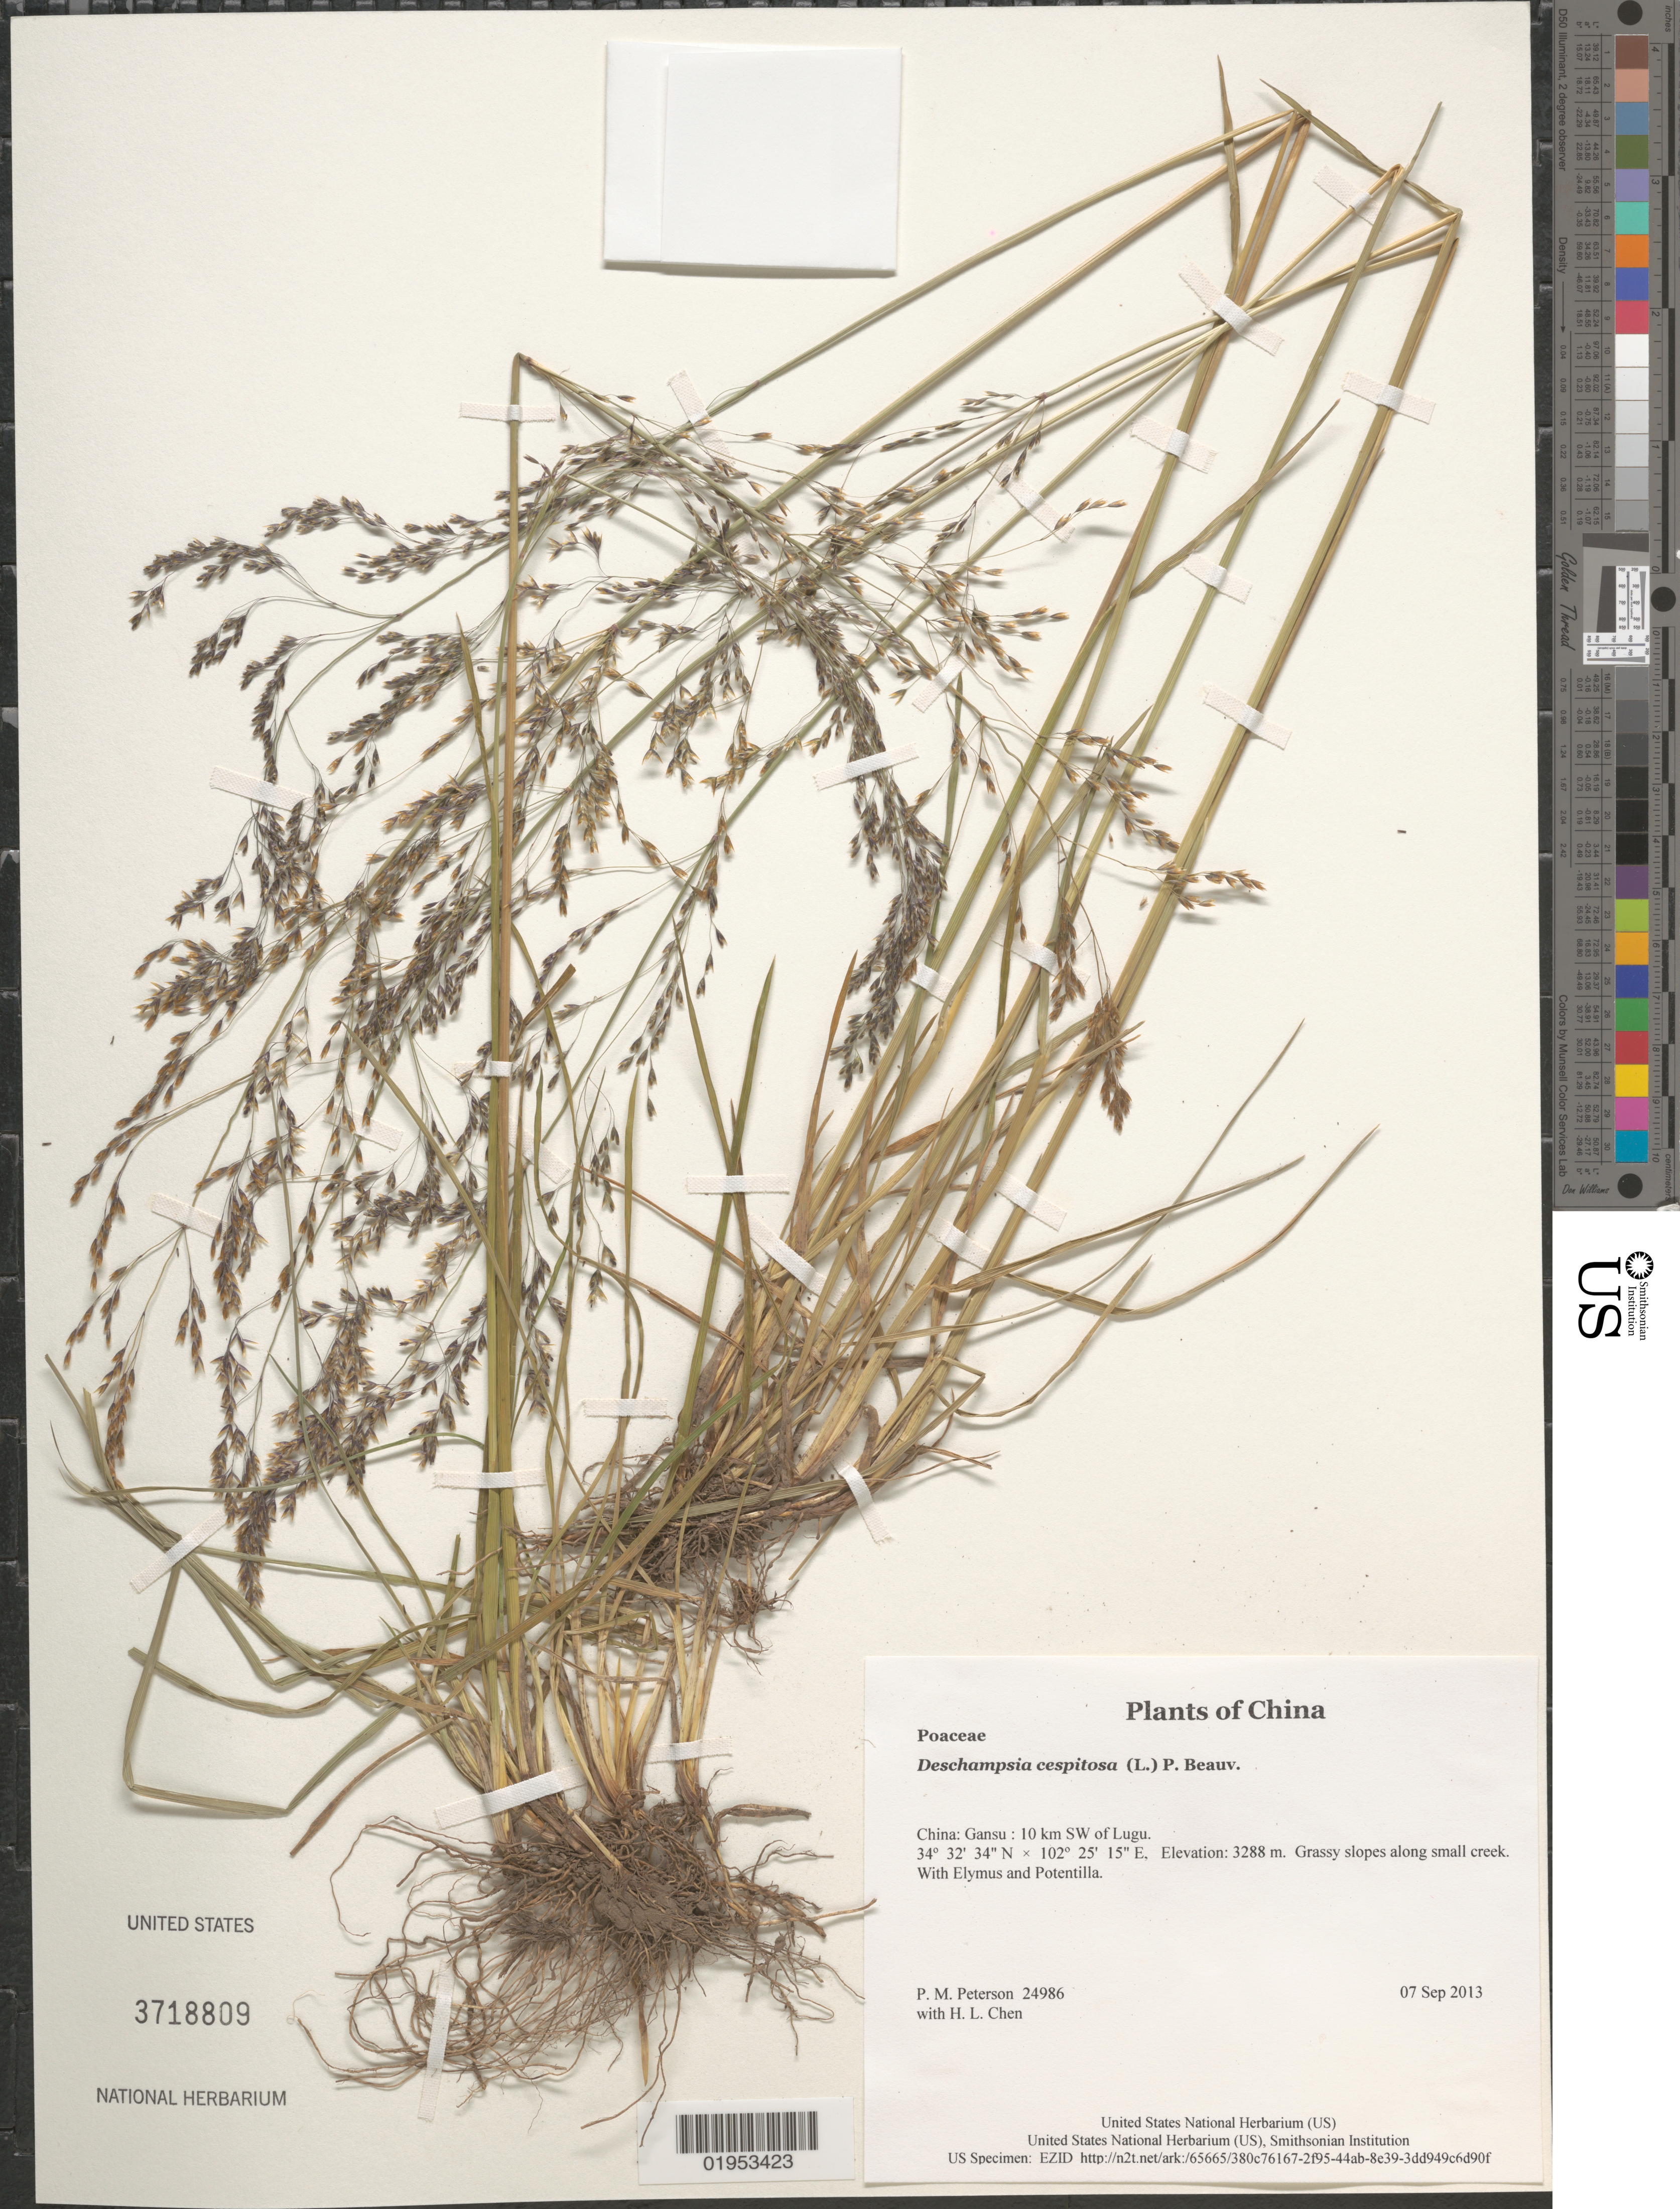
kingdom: Plantae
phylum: Tracheophyta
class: Liliopsida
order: Poales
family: Poaceae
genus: Deschampsia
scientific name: Deschampsia cespitosa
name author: (L.) P. Beauv.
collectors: P. M. Peterson & H. L. Chen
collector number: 24986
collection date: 2013-09-07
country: China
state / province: Gansu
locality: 10 km SW of Lugu.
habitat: Grassy slopes along small creek.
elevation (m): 3288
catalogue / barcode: US 3718809